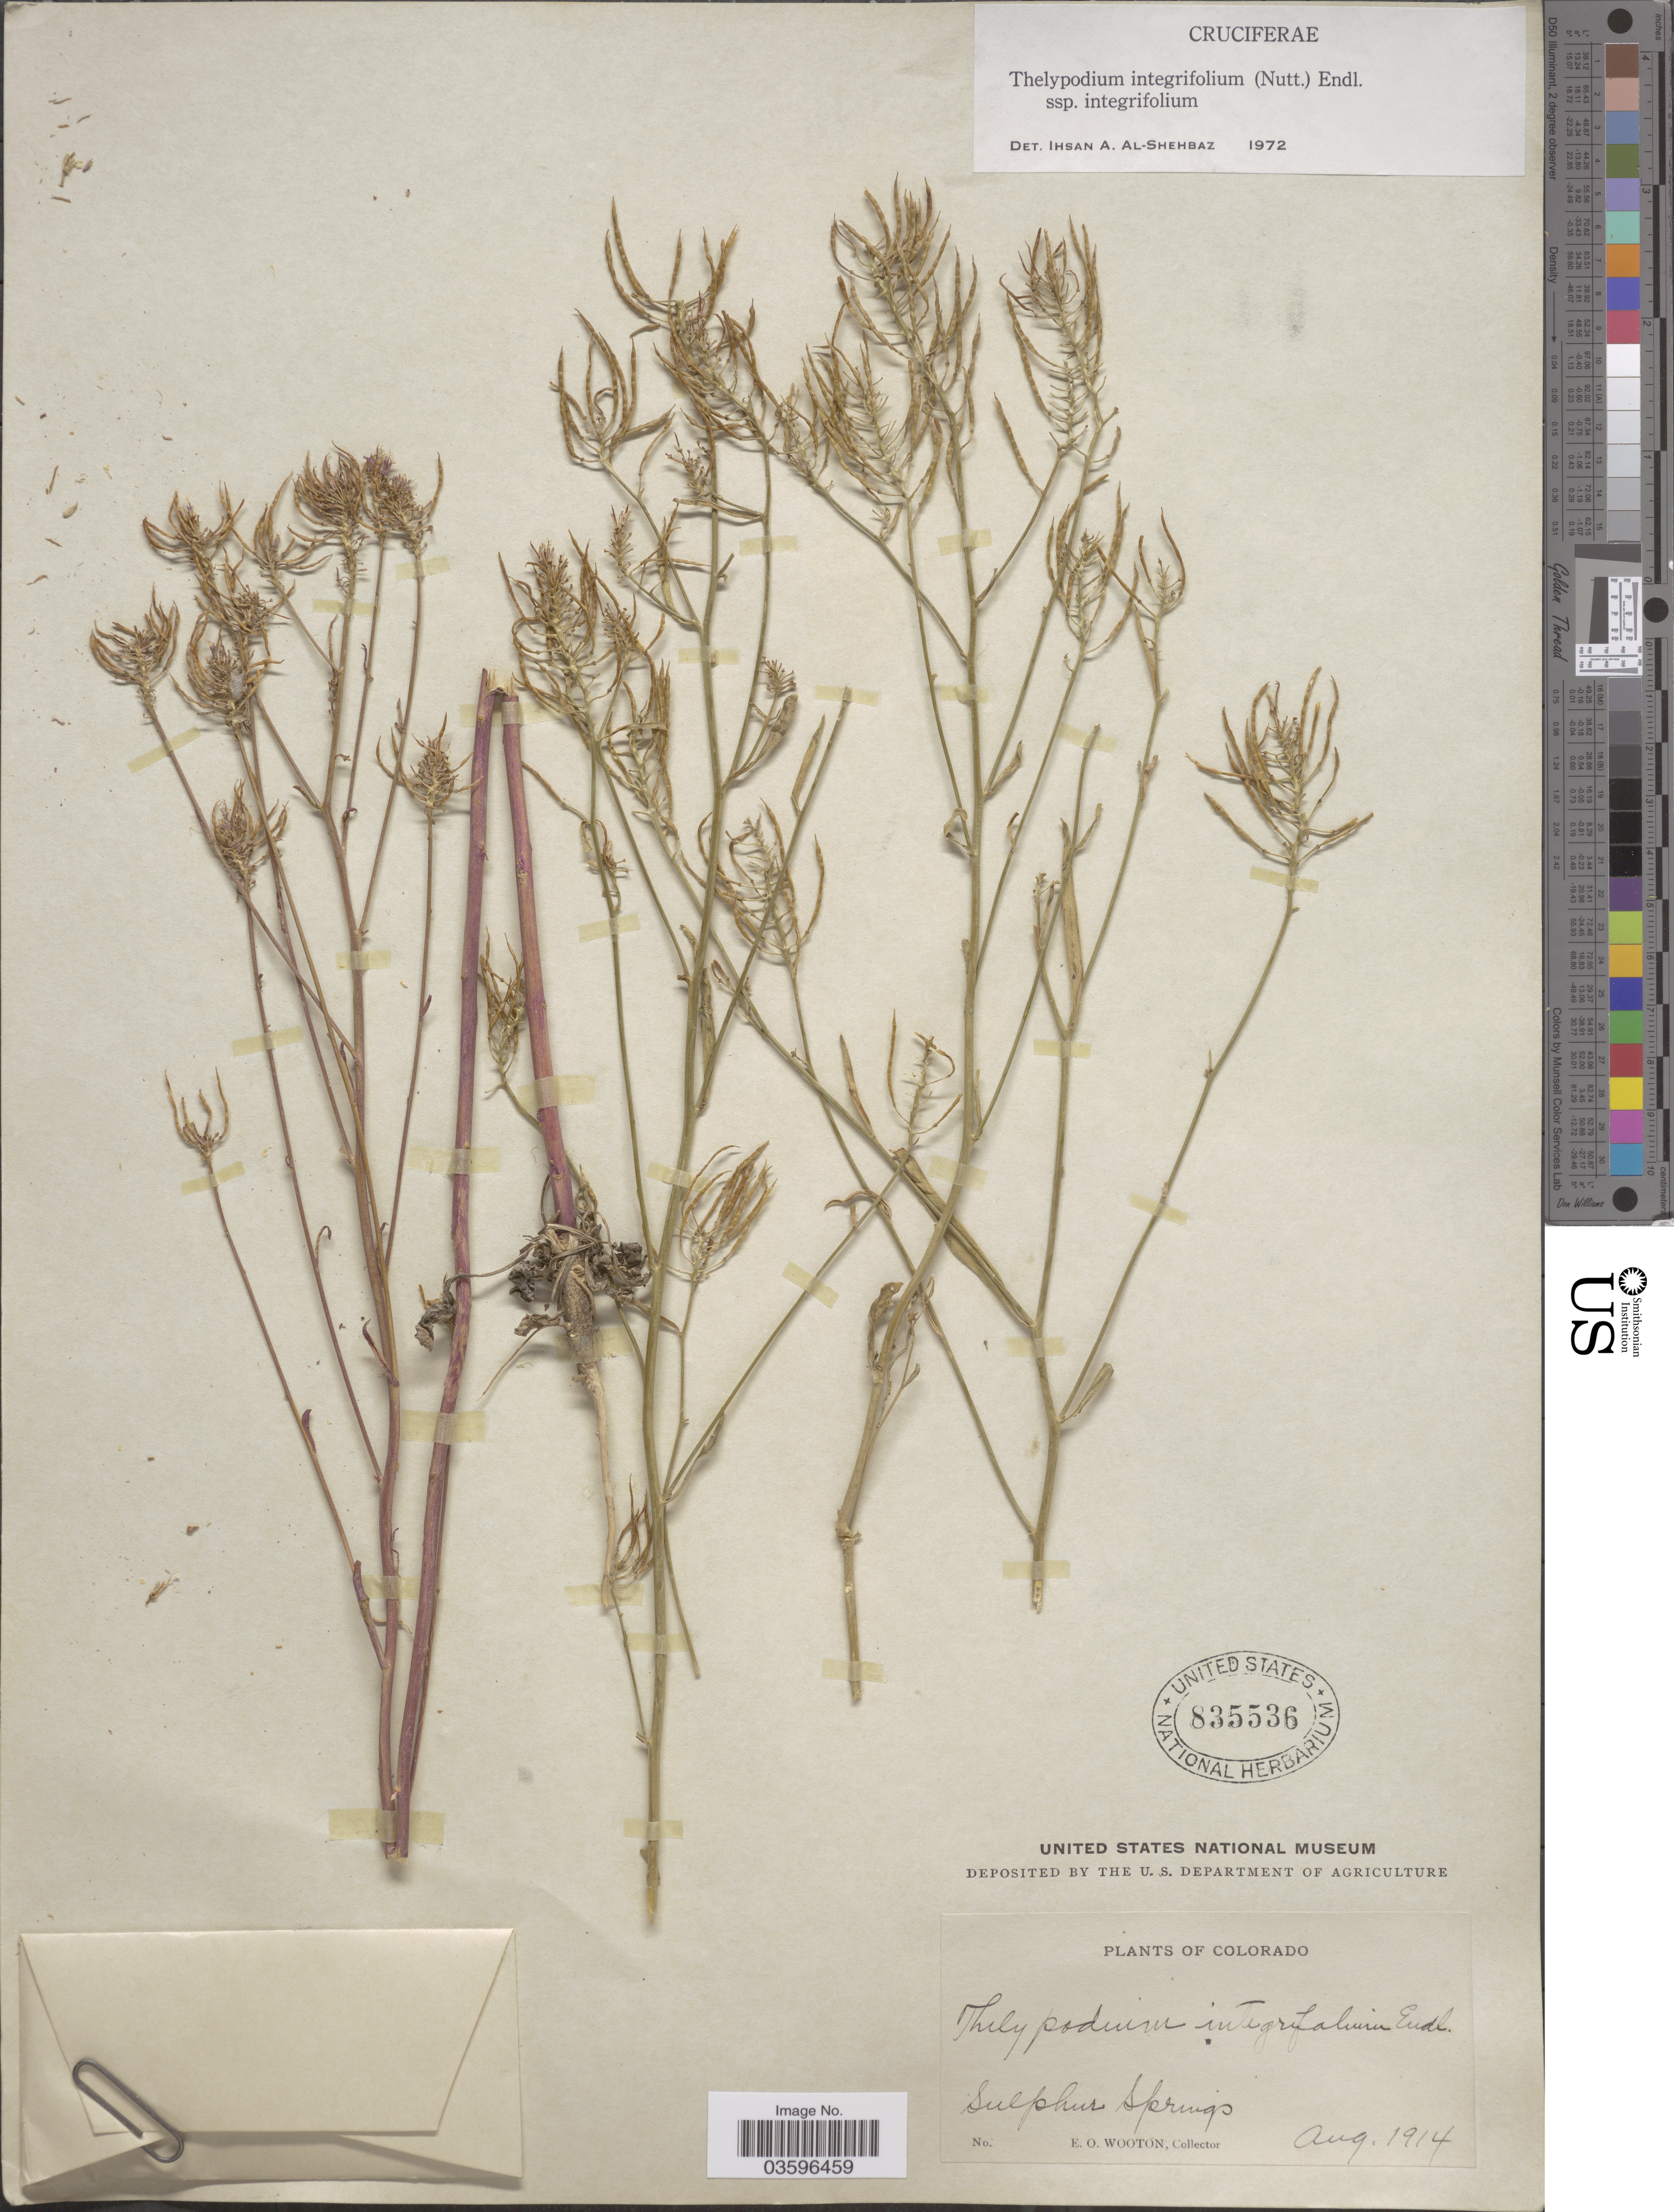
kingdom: Plantae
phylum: Tracheophyta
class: Magnoliopsida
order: Brassicales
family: Brassicaceae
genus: Thelypodium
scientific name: Thelypodium integrifolium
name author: (Nutt.) Endl.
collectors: E. O. Wooton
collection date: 1914-08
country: United States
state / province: Colorado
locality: Sulphur Springs.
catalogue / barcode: US 835536